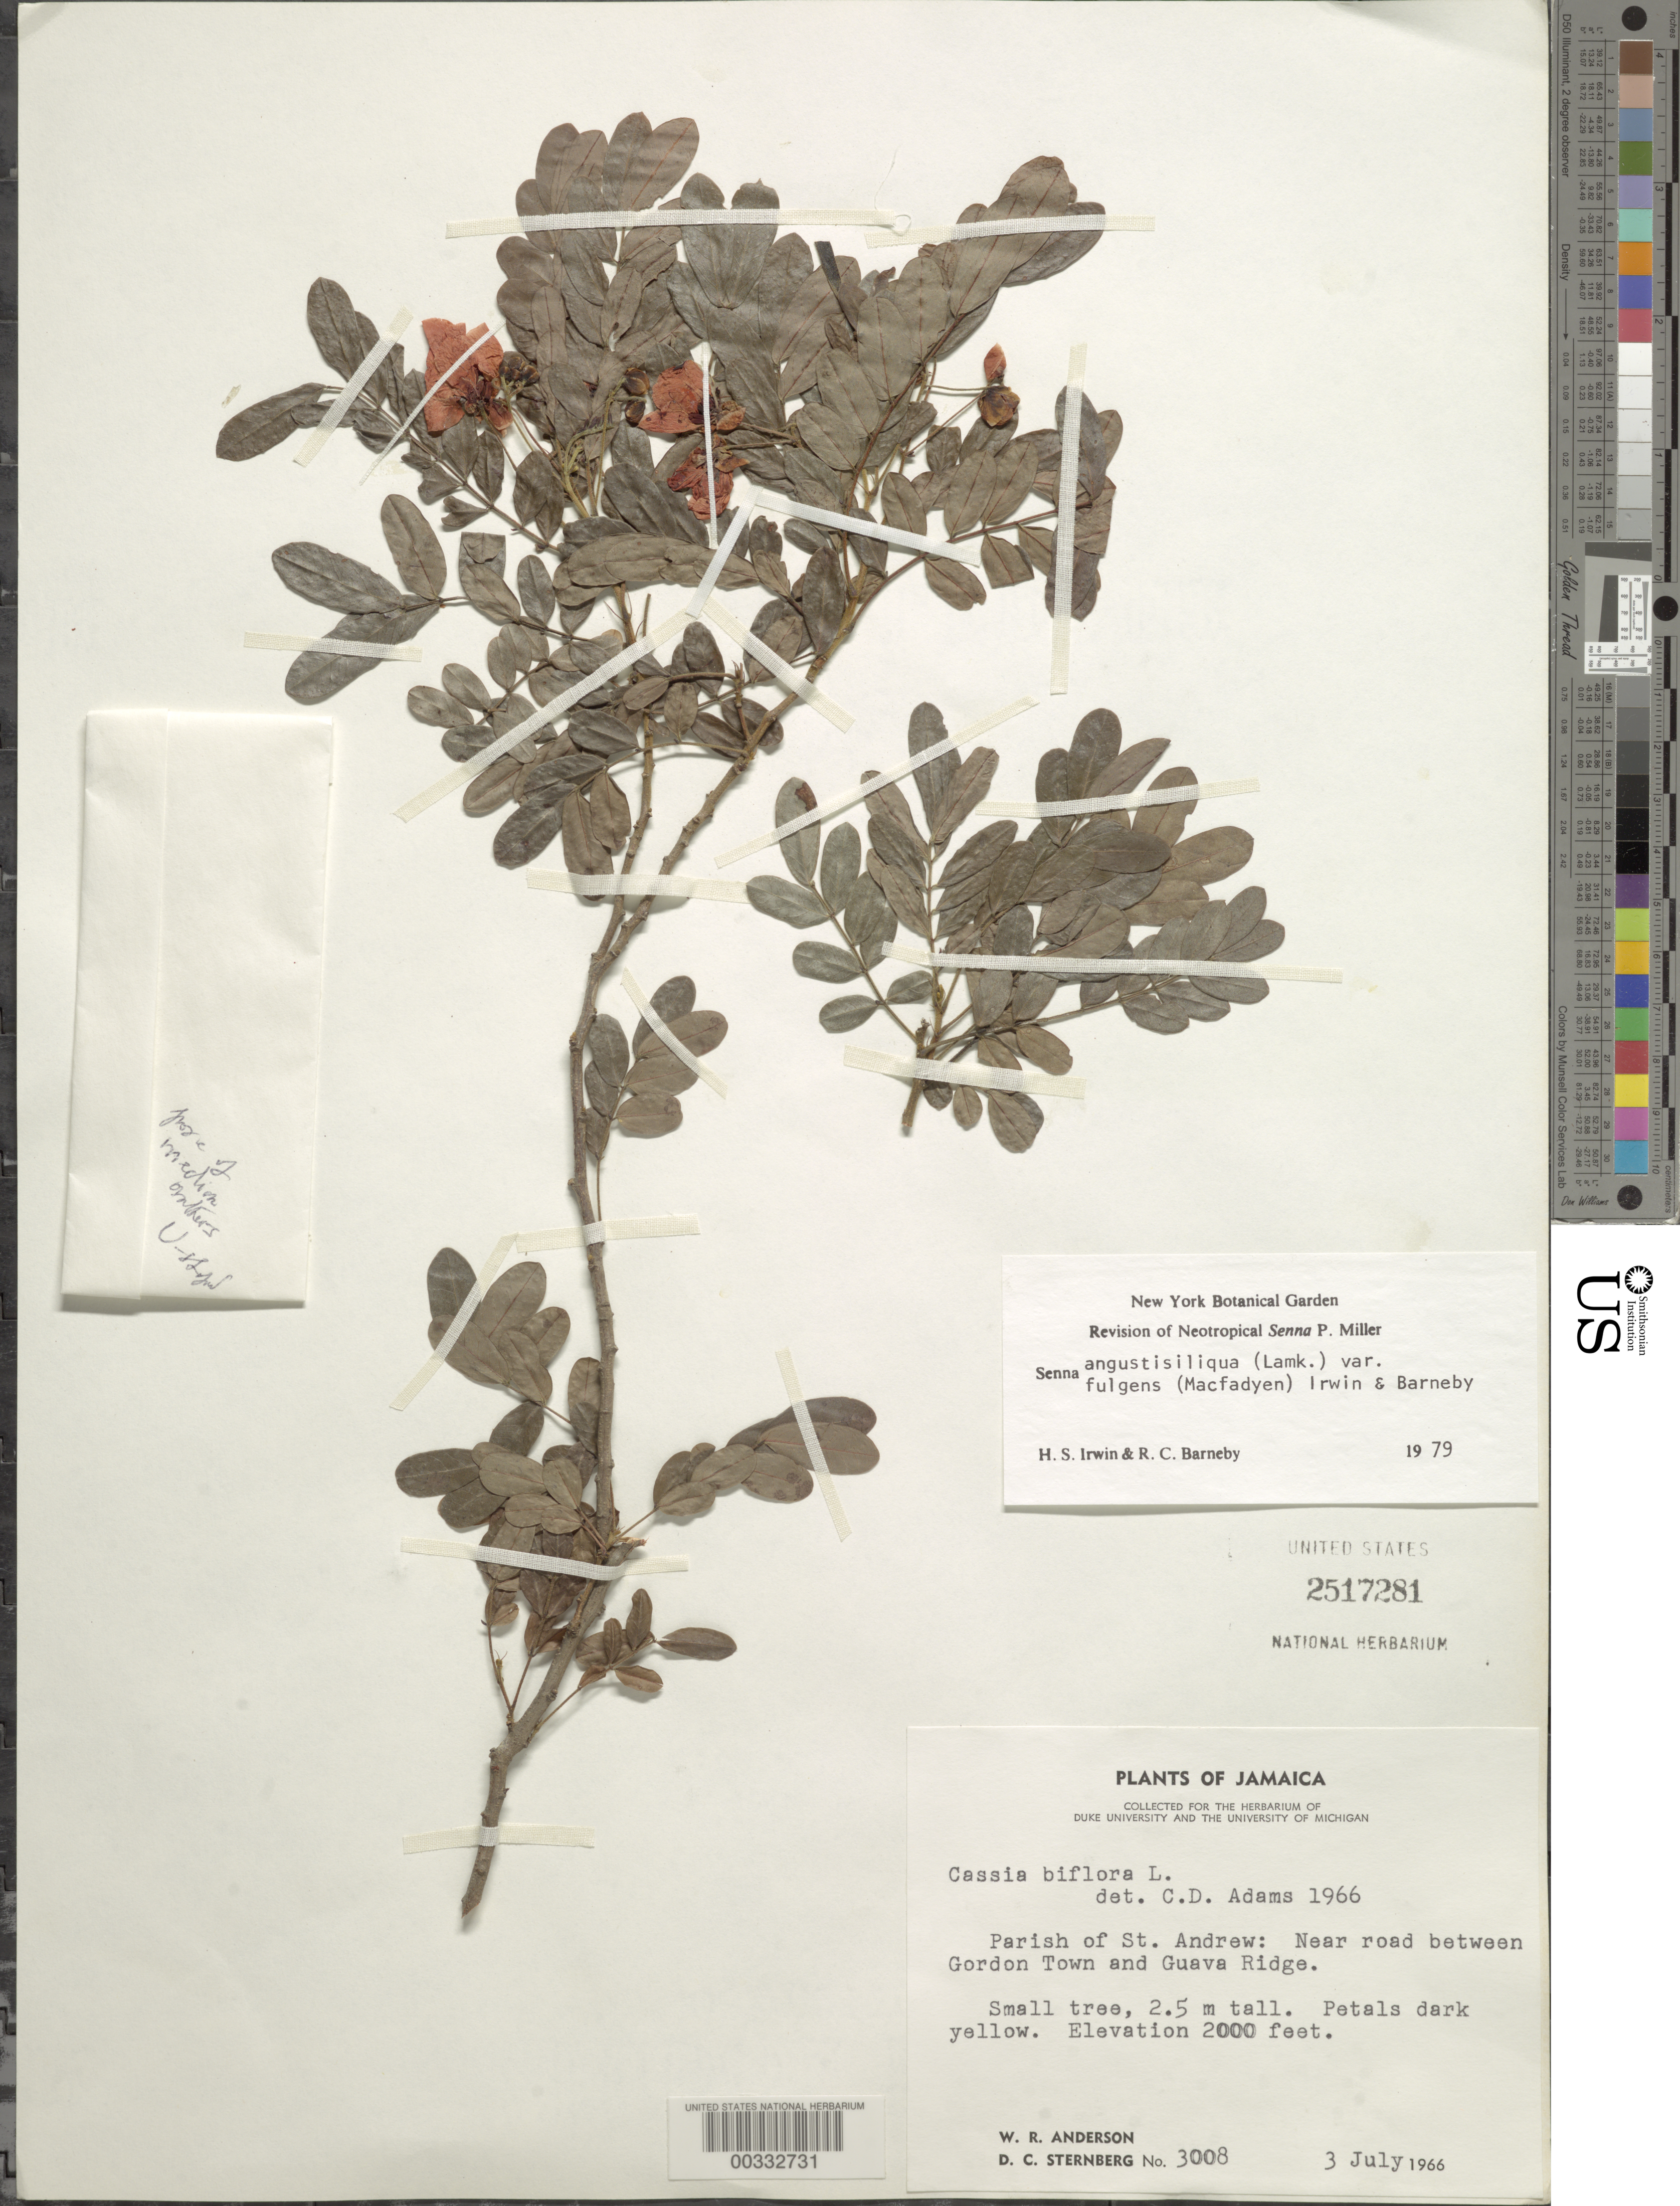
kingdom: Plantae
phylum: Tracheophyta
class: Magnoliopsida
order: Fabales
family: Fabaceae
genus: Senna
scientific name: Senna angustisiliqua var. fulgens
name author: (Macfad.) H.S. Irwin & Barneby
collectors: W. R. Anderson & D. Sternberg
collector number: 3008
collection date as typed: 03 Jul 1966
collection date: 1966-07-03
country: Jamaica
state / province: Saint Andrew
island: Greater Antilles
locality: Near road between gordon taown and guava ridge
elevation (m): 610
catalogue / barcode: US 2517281